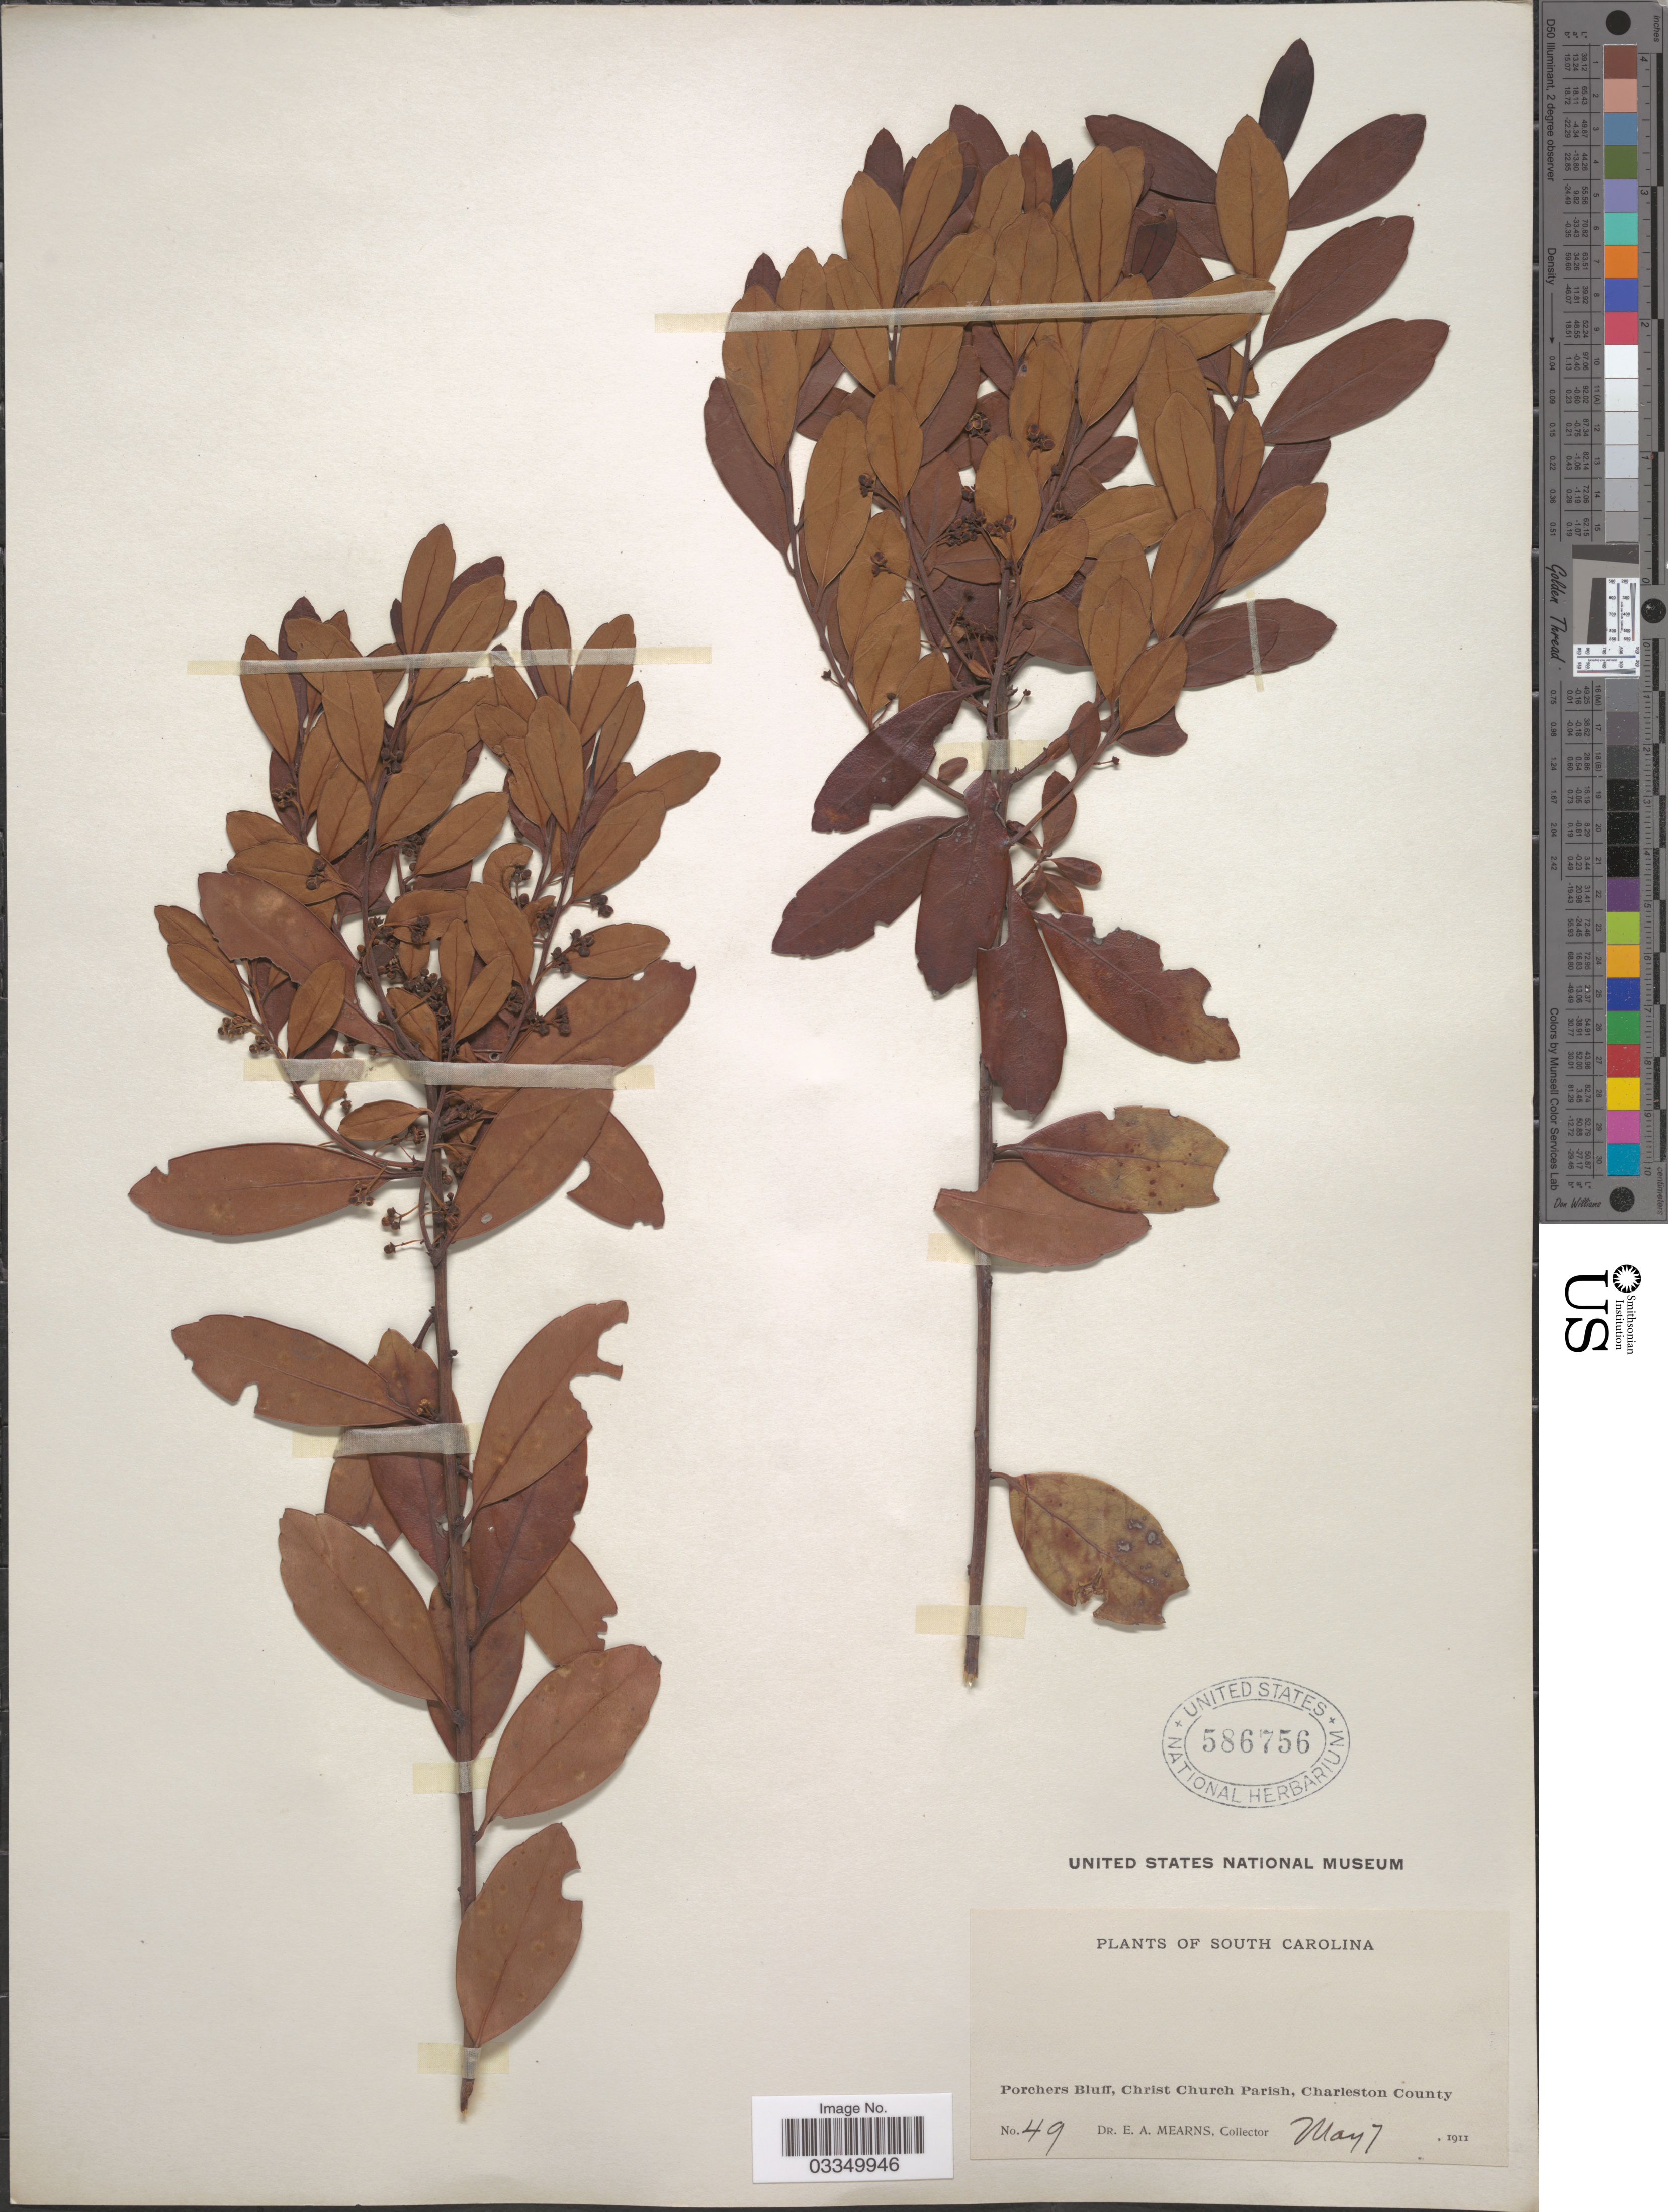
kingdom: Plantae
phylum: Tracheophyta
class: Magnoliopsida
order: Aquifoliales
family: Aquifoliaceae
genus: Ilex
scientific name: Ilex glabra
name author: (L.) A. Gray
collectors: E. A. Mearns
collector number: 49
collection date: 1911-05-07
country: United States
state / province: South Carolina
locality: Porchers Bluff, Christ Church Parish, Charleston County.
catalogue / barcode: US 586756